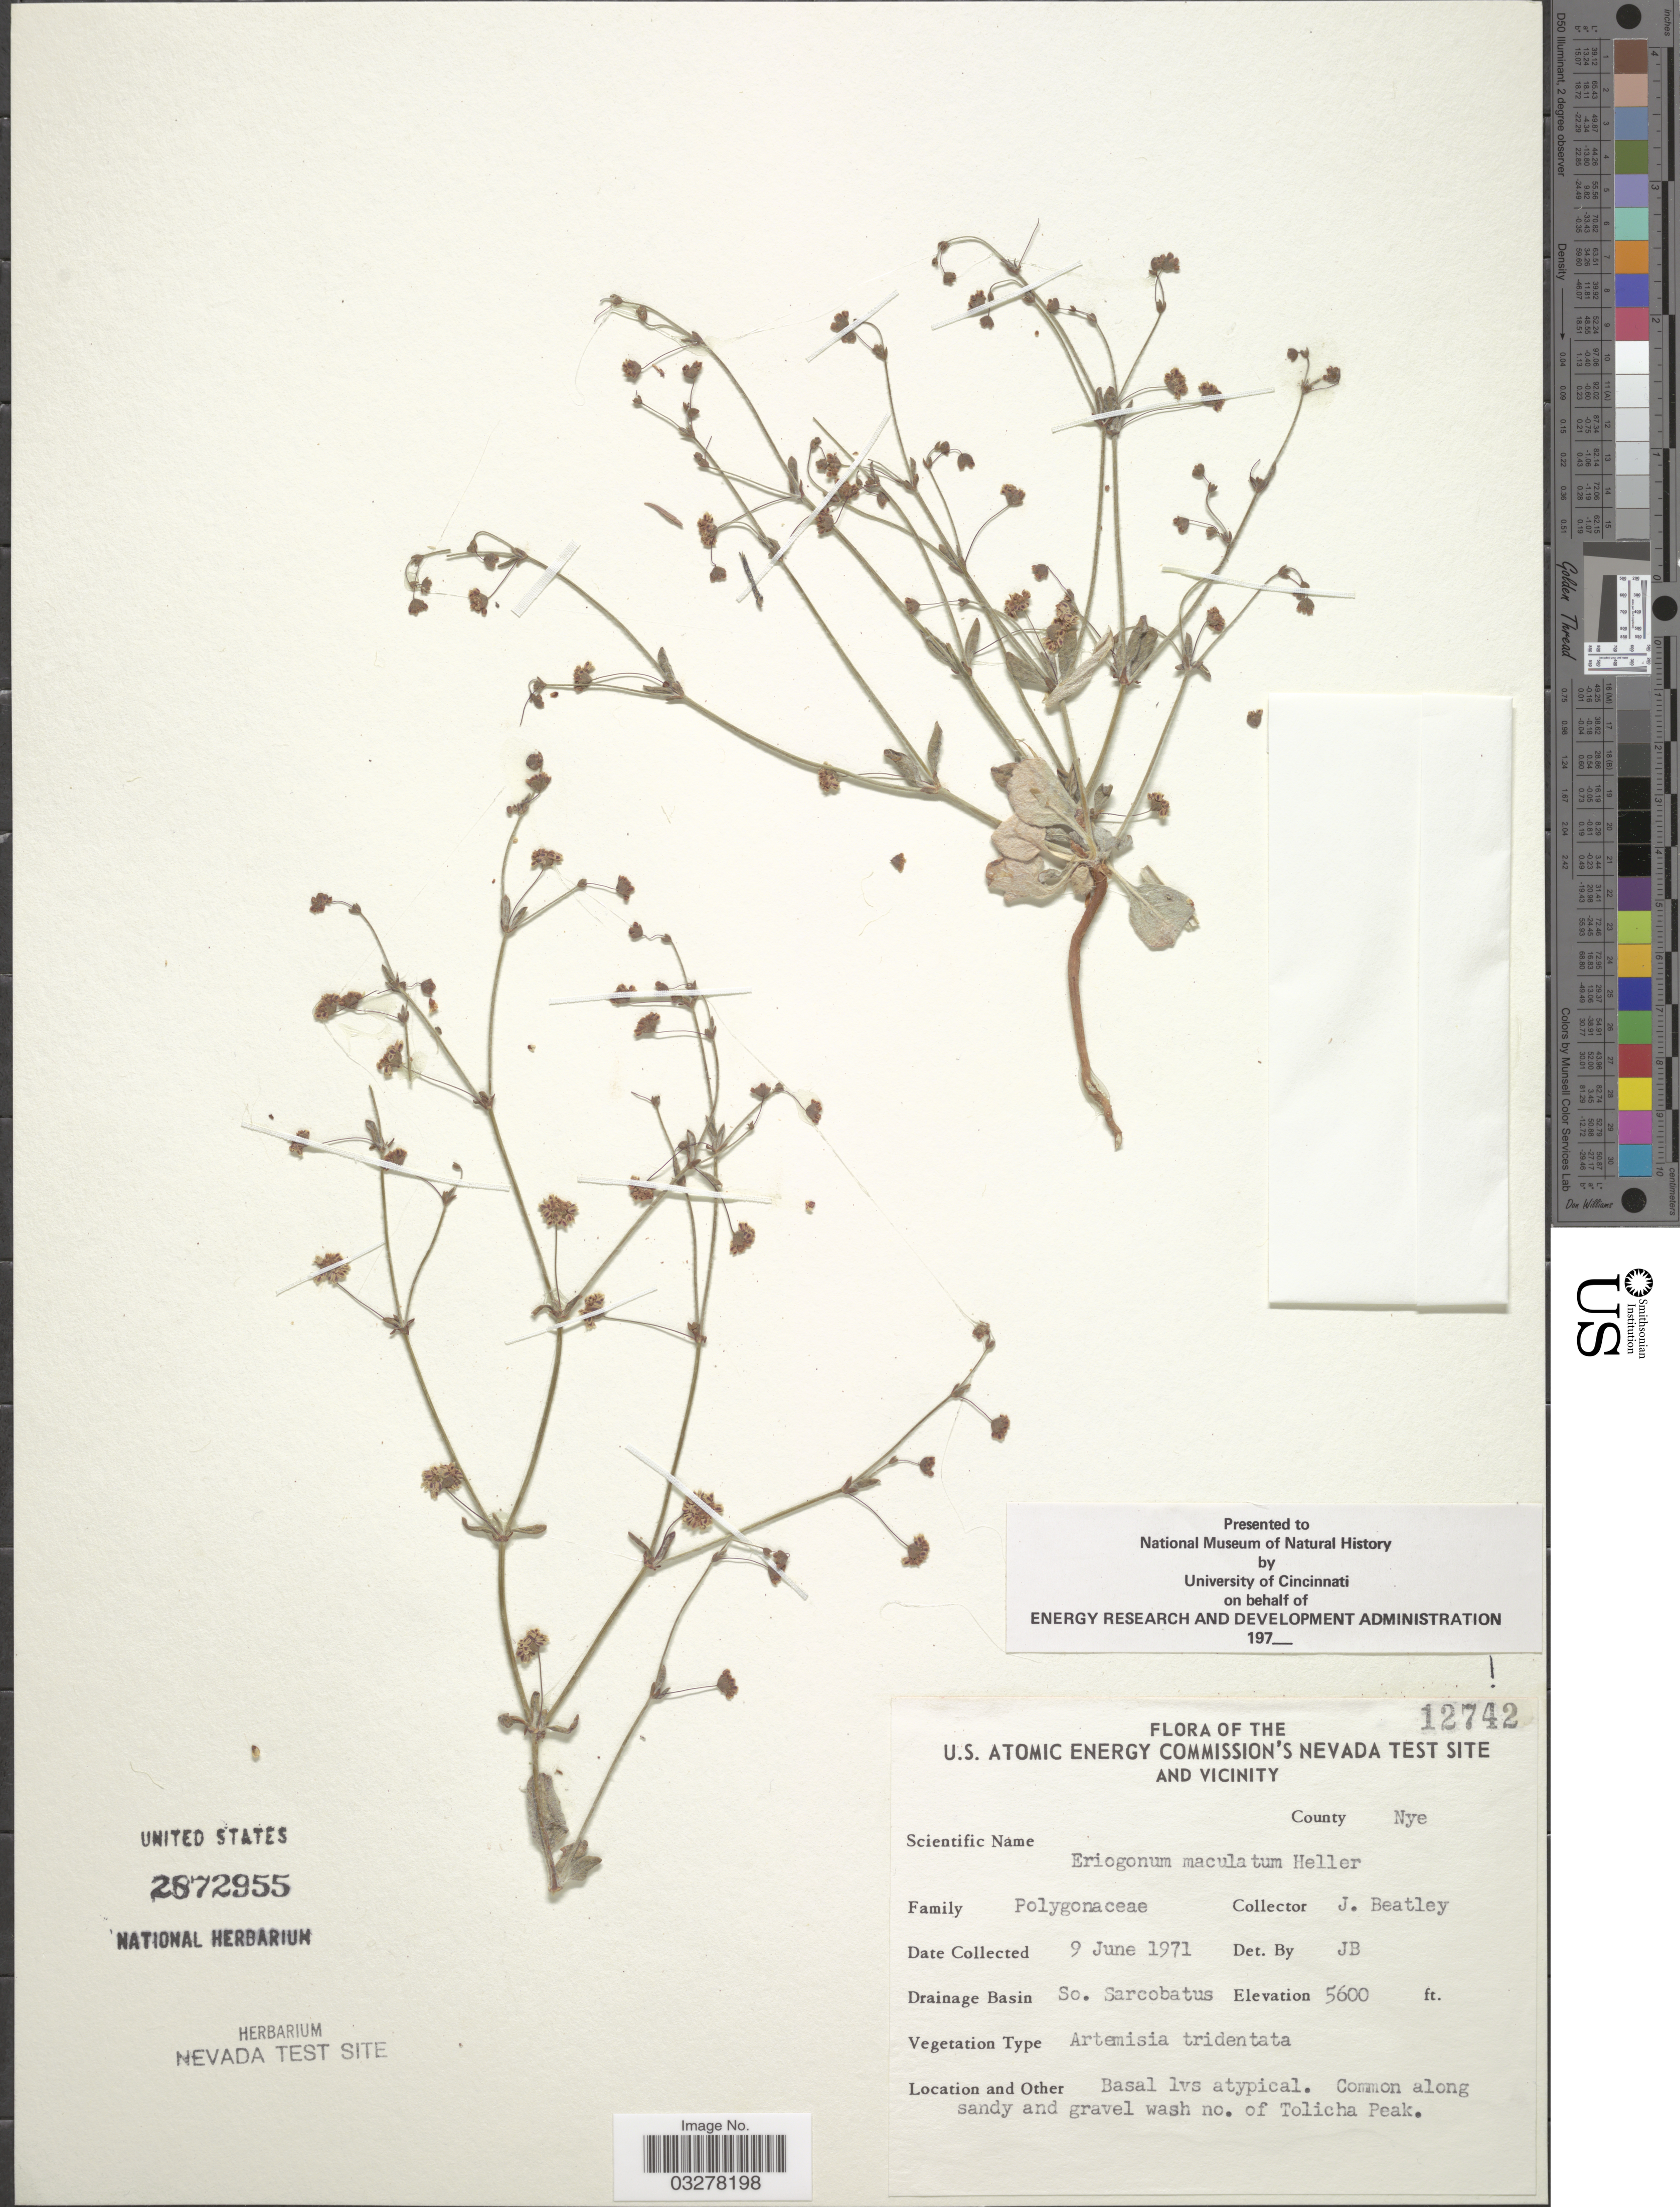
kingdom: Plantae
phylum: Tracheophyta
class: Magnoliopsida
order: Caryophyllales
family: Polygonaceae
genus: Eriogonum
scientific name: Eriogonum maculatum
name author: A. Heller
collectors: J. C. Beatley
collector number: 12742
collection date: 1971-06-09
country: United States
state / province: Nevada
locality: The U.S. Atomic Energy Commission's Nevada Test Site and Vicinity. County Nye. Drainage Basin So. Sarcobatus. No. of Tolicha Peak.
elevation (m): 1707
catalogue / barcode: US 2872955